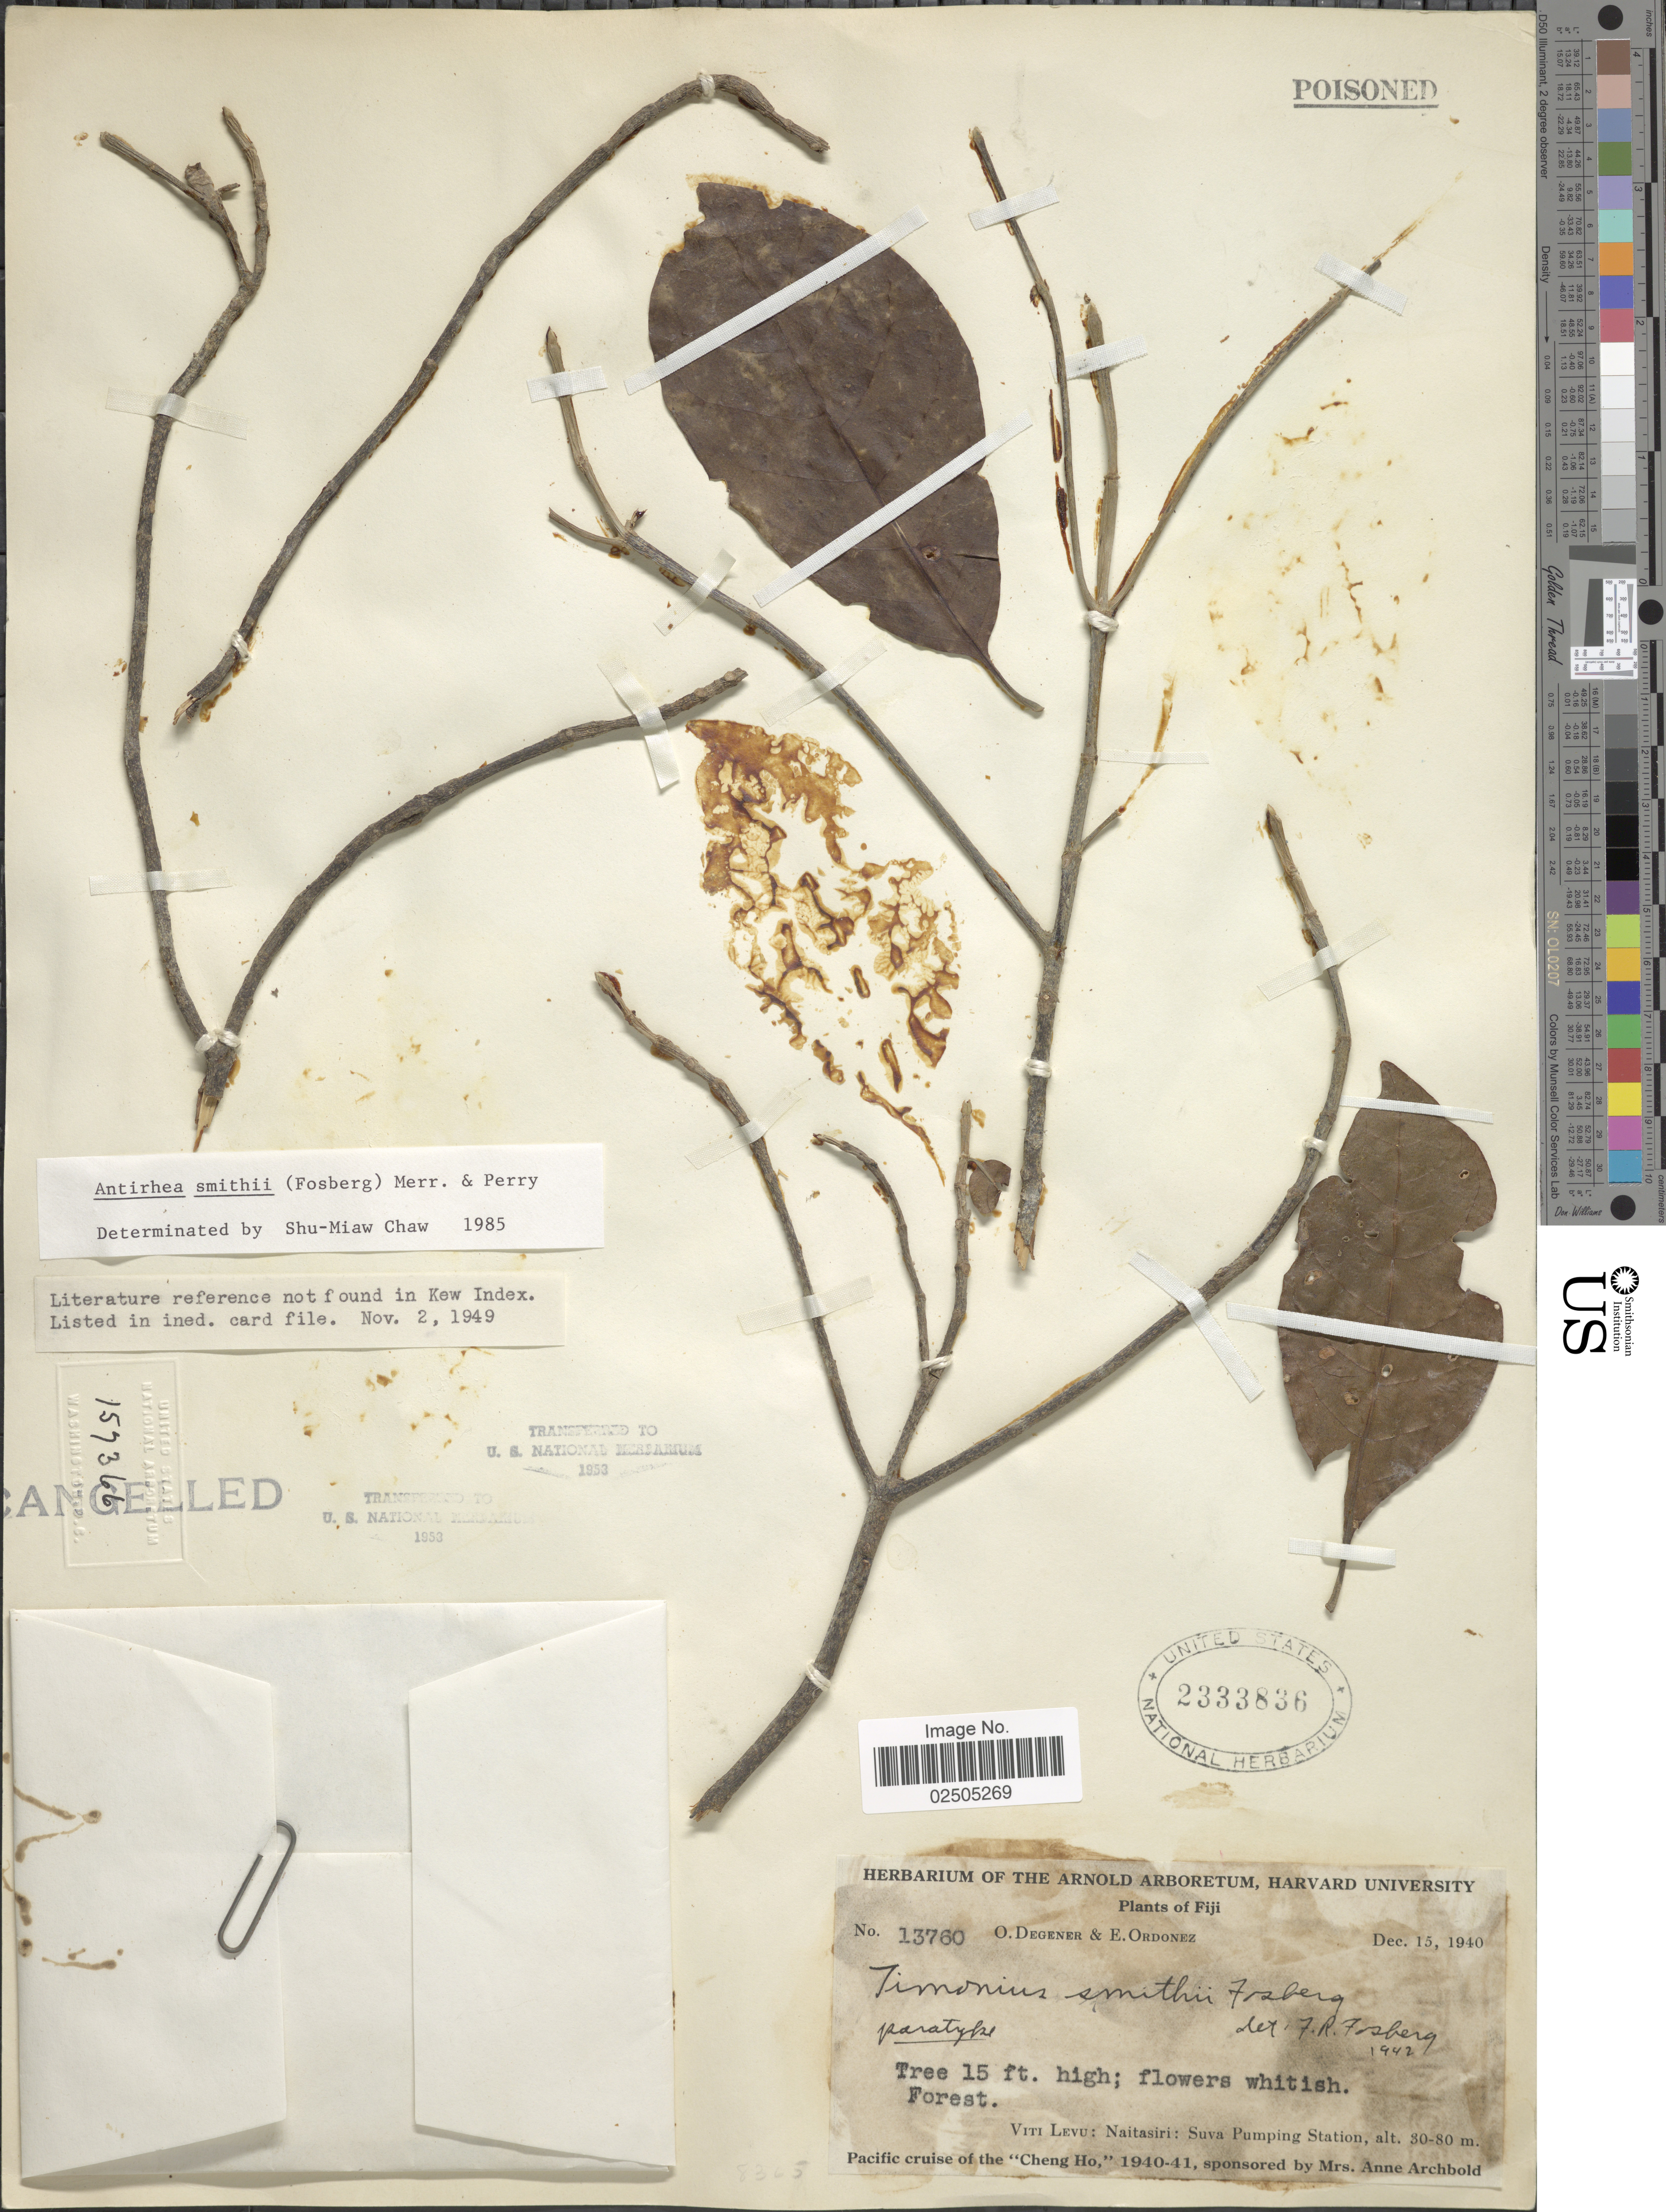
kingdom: Plantae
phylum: Tracheophyta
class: Magnoliopsida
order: Gentianales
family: Rubiaceae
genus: Antirhea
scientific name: Antirhea smithii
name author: (Fosberg) Merr. & L.M. Perry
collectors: O. Degener & E. Ordonez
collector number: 13760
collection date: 1940-12-15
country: Fiji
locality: Viti Levu: Naitasiri: Suva Pumping Station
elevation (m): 30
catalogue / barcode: US 2333836